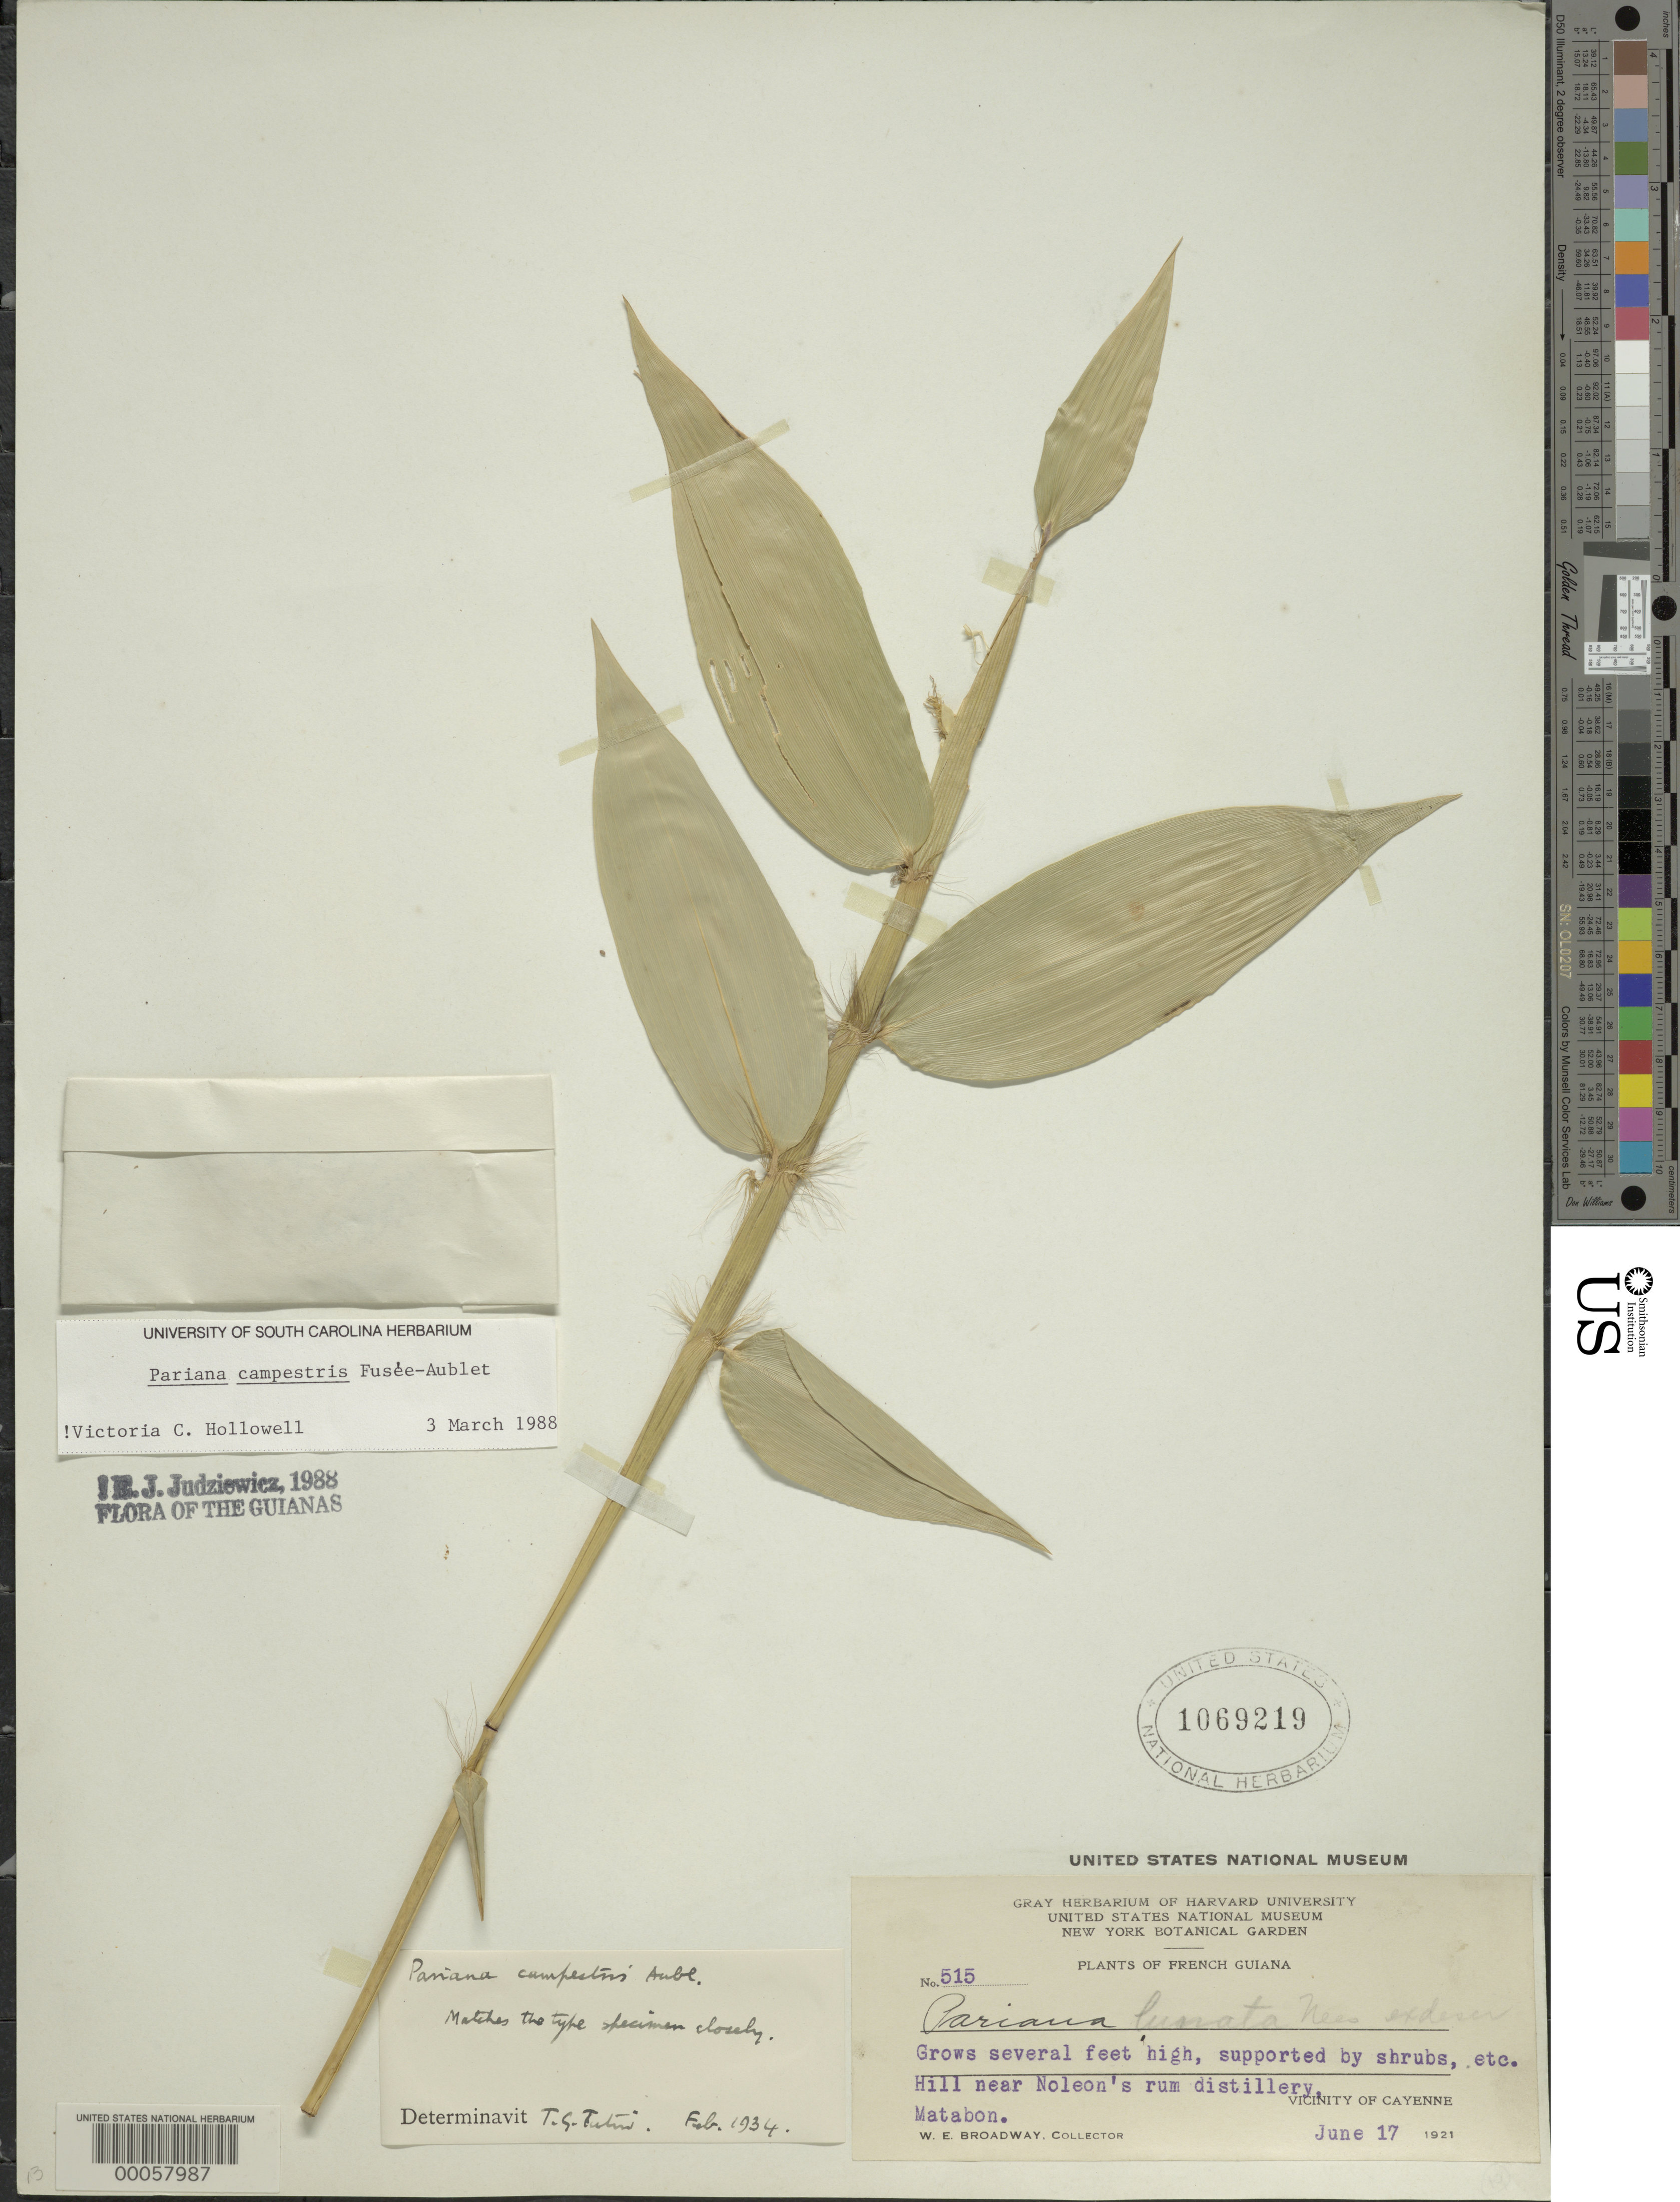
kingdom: Plantae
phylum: Tracheophyta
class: Liliopsida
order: Poales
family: Poaceae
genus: Pariana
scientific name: Pariana campestris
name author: Aubl.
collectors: W. E. Broadway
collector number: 515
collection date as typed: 17 Jun 1921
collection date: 1921-06-17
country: French Guiana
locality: Hill near noleon's rum distillery, vicinity of cayenne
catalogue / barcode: US 1069219